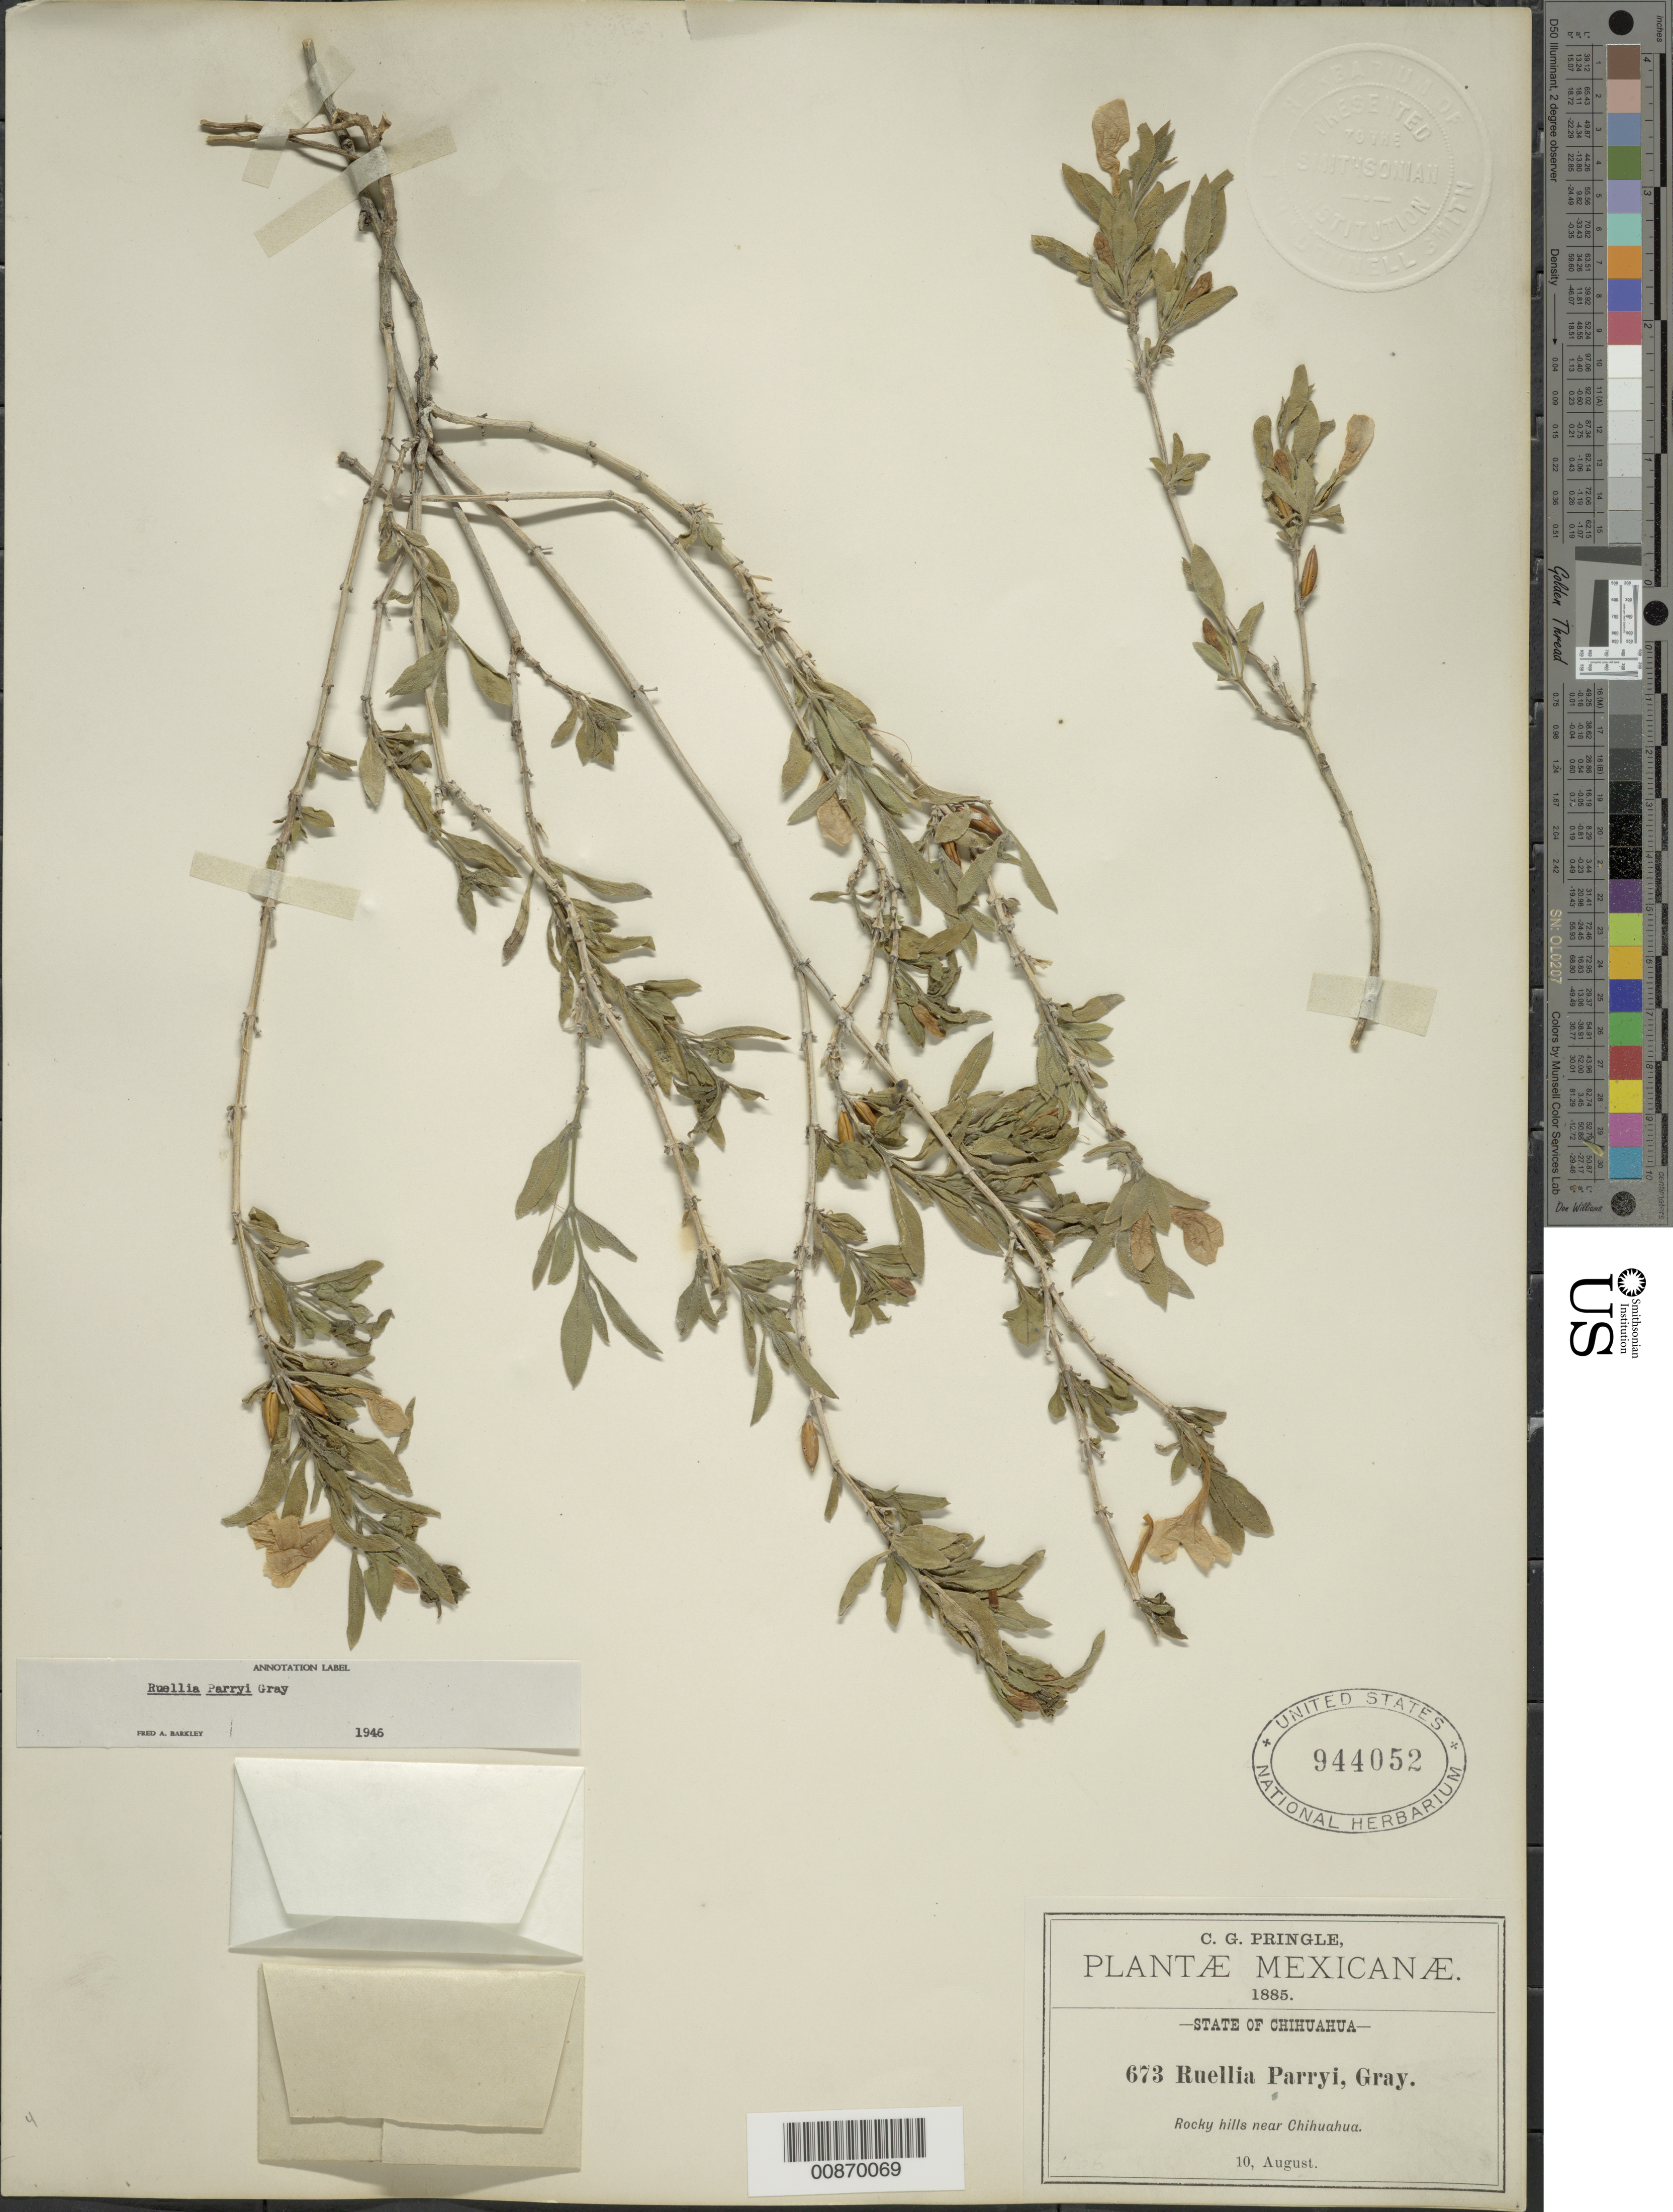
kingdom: Plantae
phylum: Tracheophyta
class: Magnoliopsida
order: Lamiales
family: Acanthaceae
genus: Ruellia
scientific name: Ruellia parryi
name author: A. Gray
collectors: C. G. Pringle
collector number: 673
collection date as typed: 10 Aug 1885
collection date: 1885-08-10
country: Mexico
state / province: Chihuahua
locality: Near Chihuahua.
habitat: Rocky hill.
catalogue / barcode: US 944052